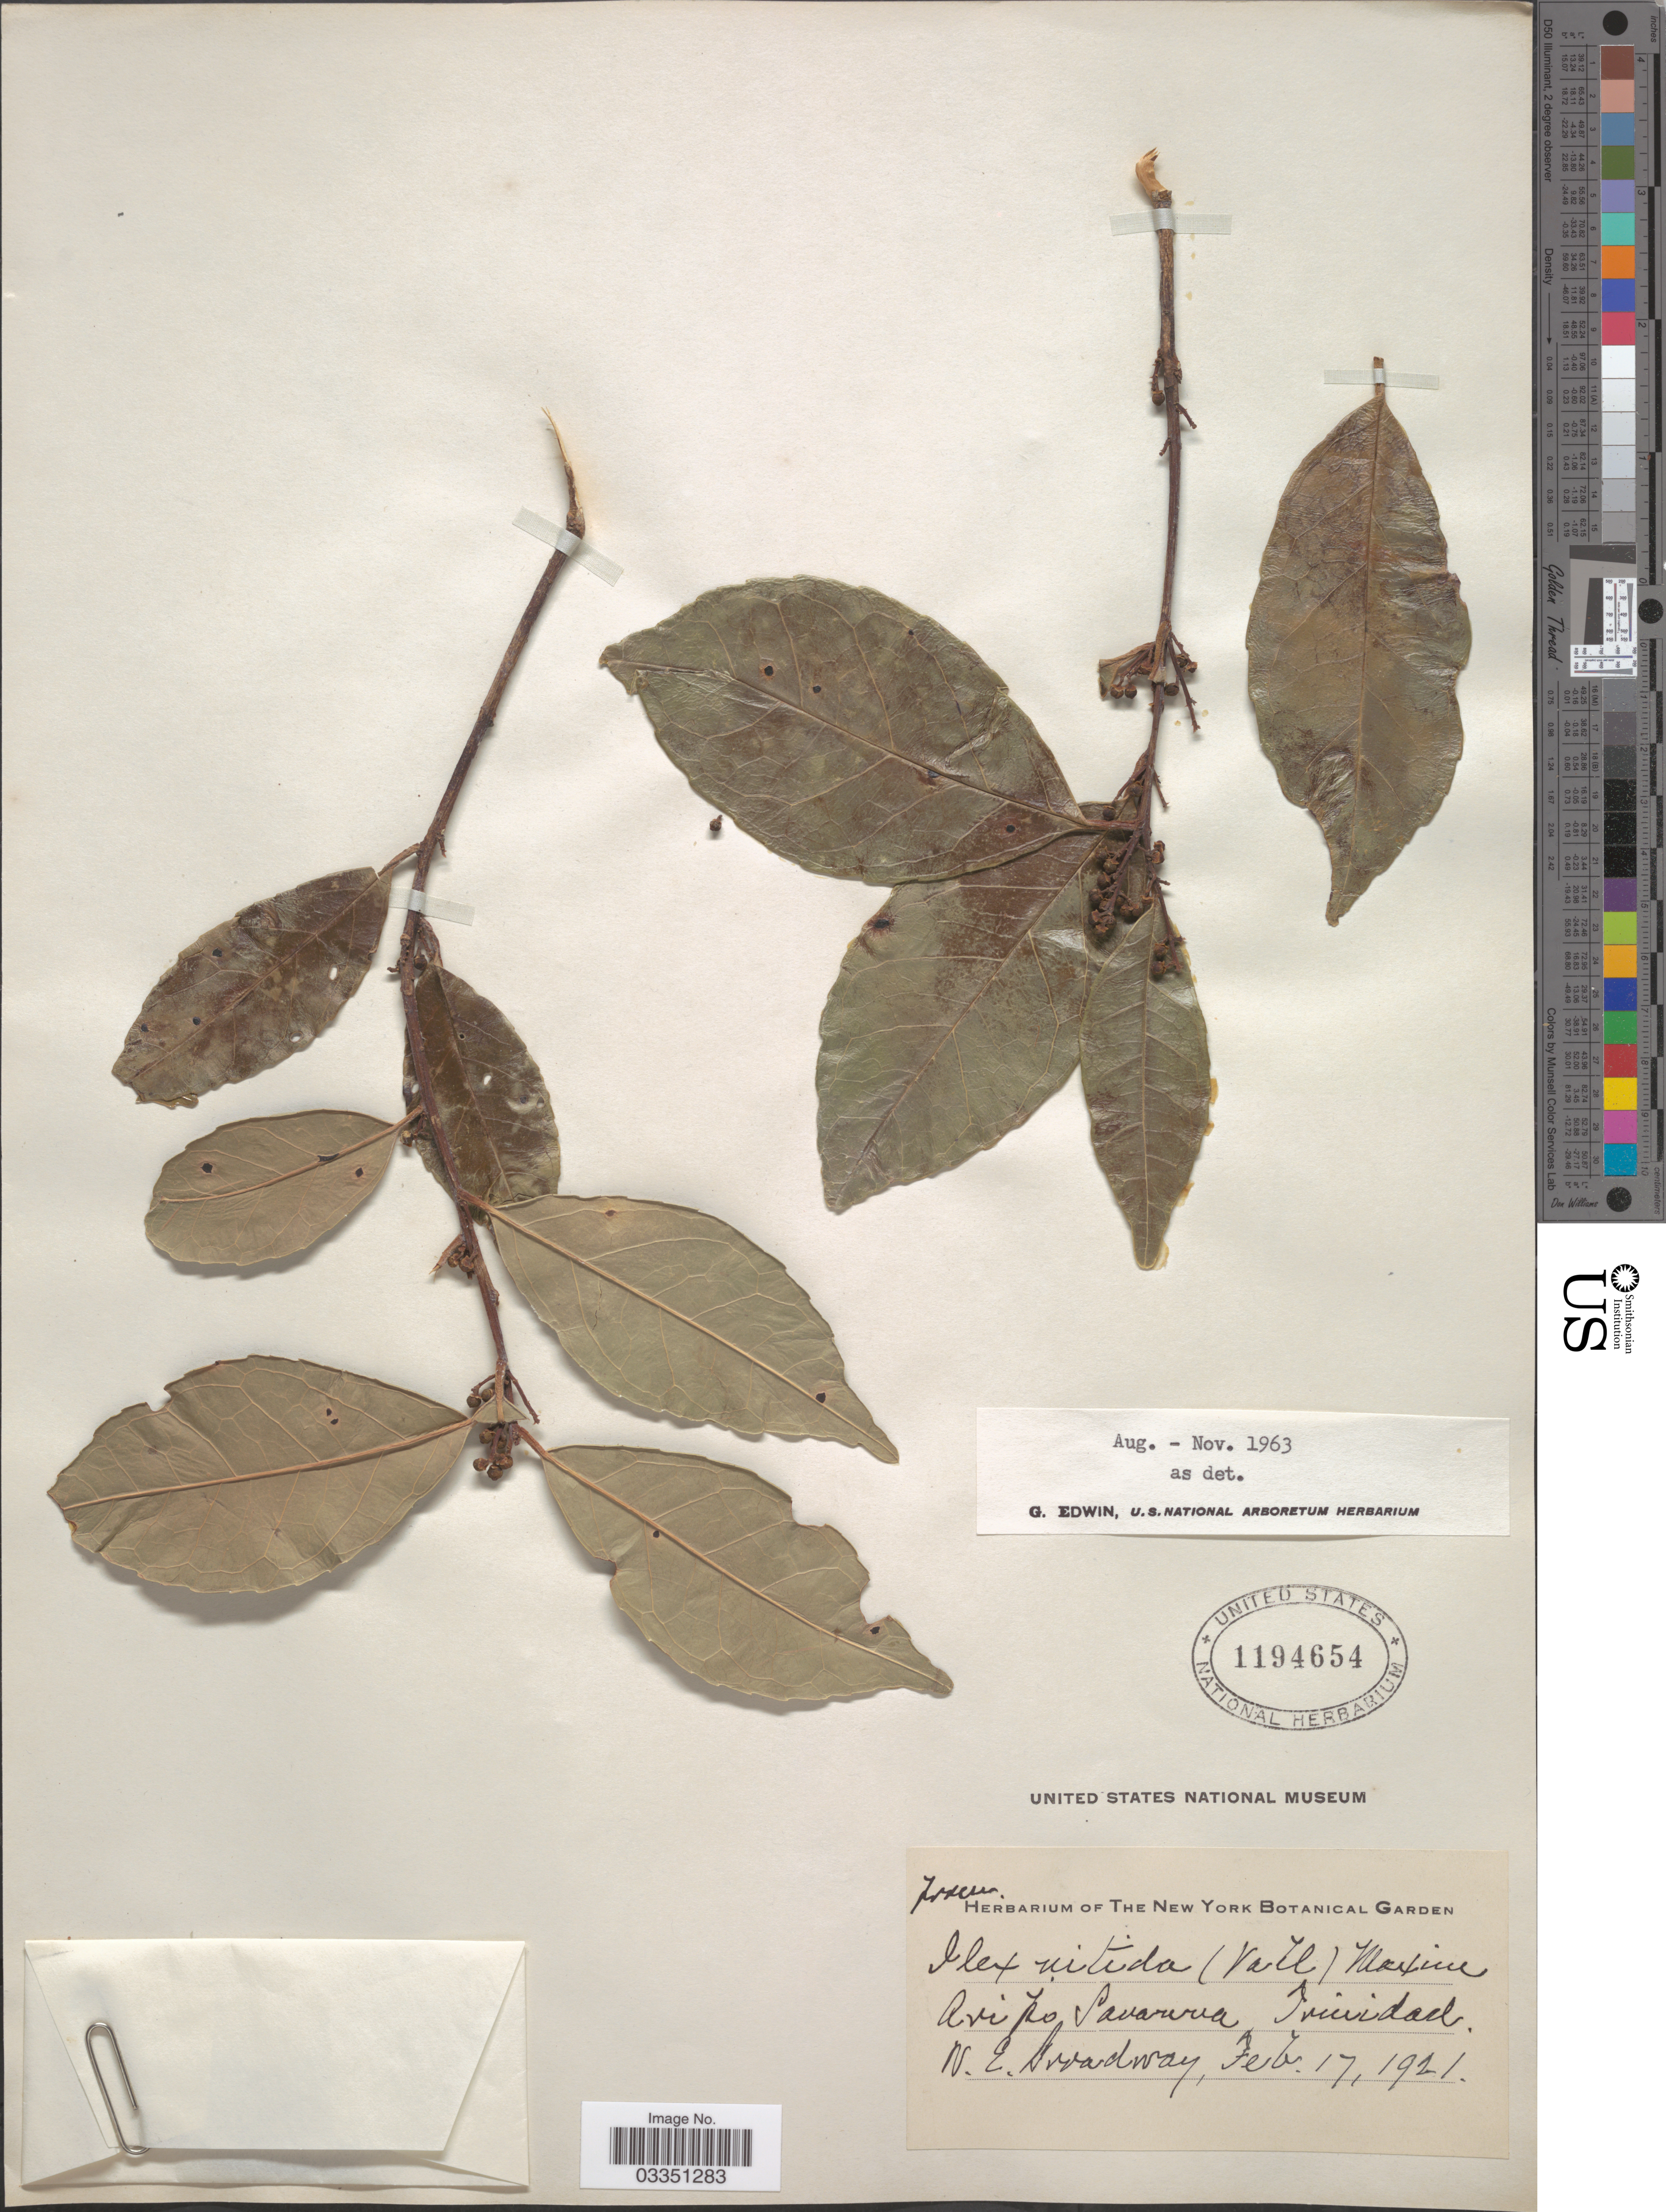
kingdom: Plantae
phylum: Tracheophyta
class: Magnoliopsida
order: Aquifoliales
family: Aquifoliaceae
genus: Ilex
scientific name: Ilex nitida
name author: (Vahl) Maxim.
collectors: W. E. Broadway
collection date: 1921-02-17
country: Trinidad and Tobago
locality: Aripo Savanna. Trinidad.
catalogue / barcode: US 1194654